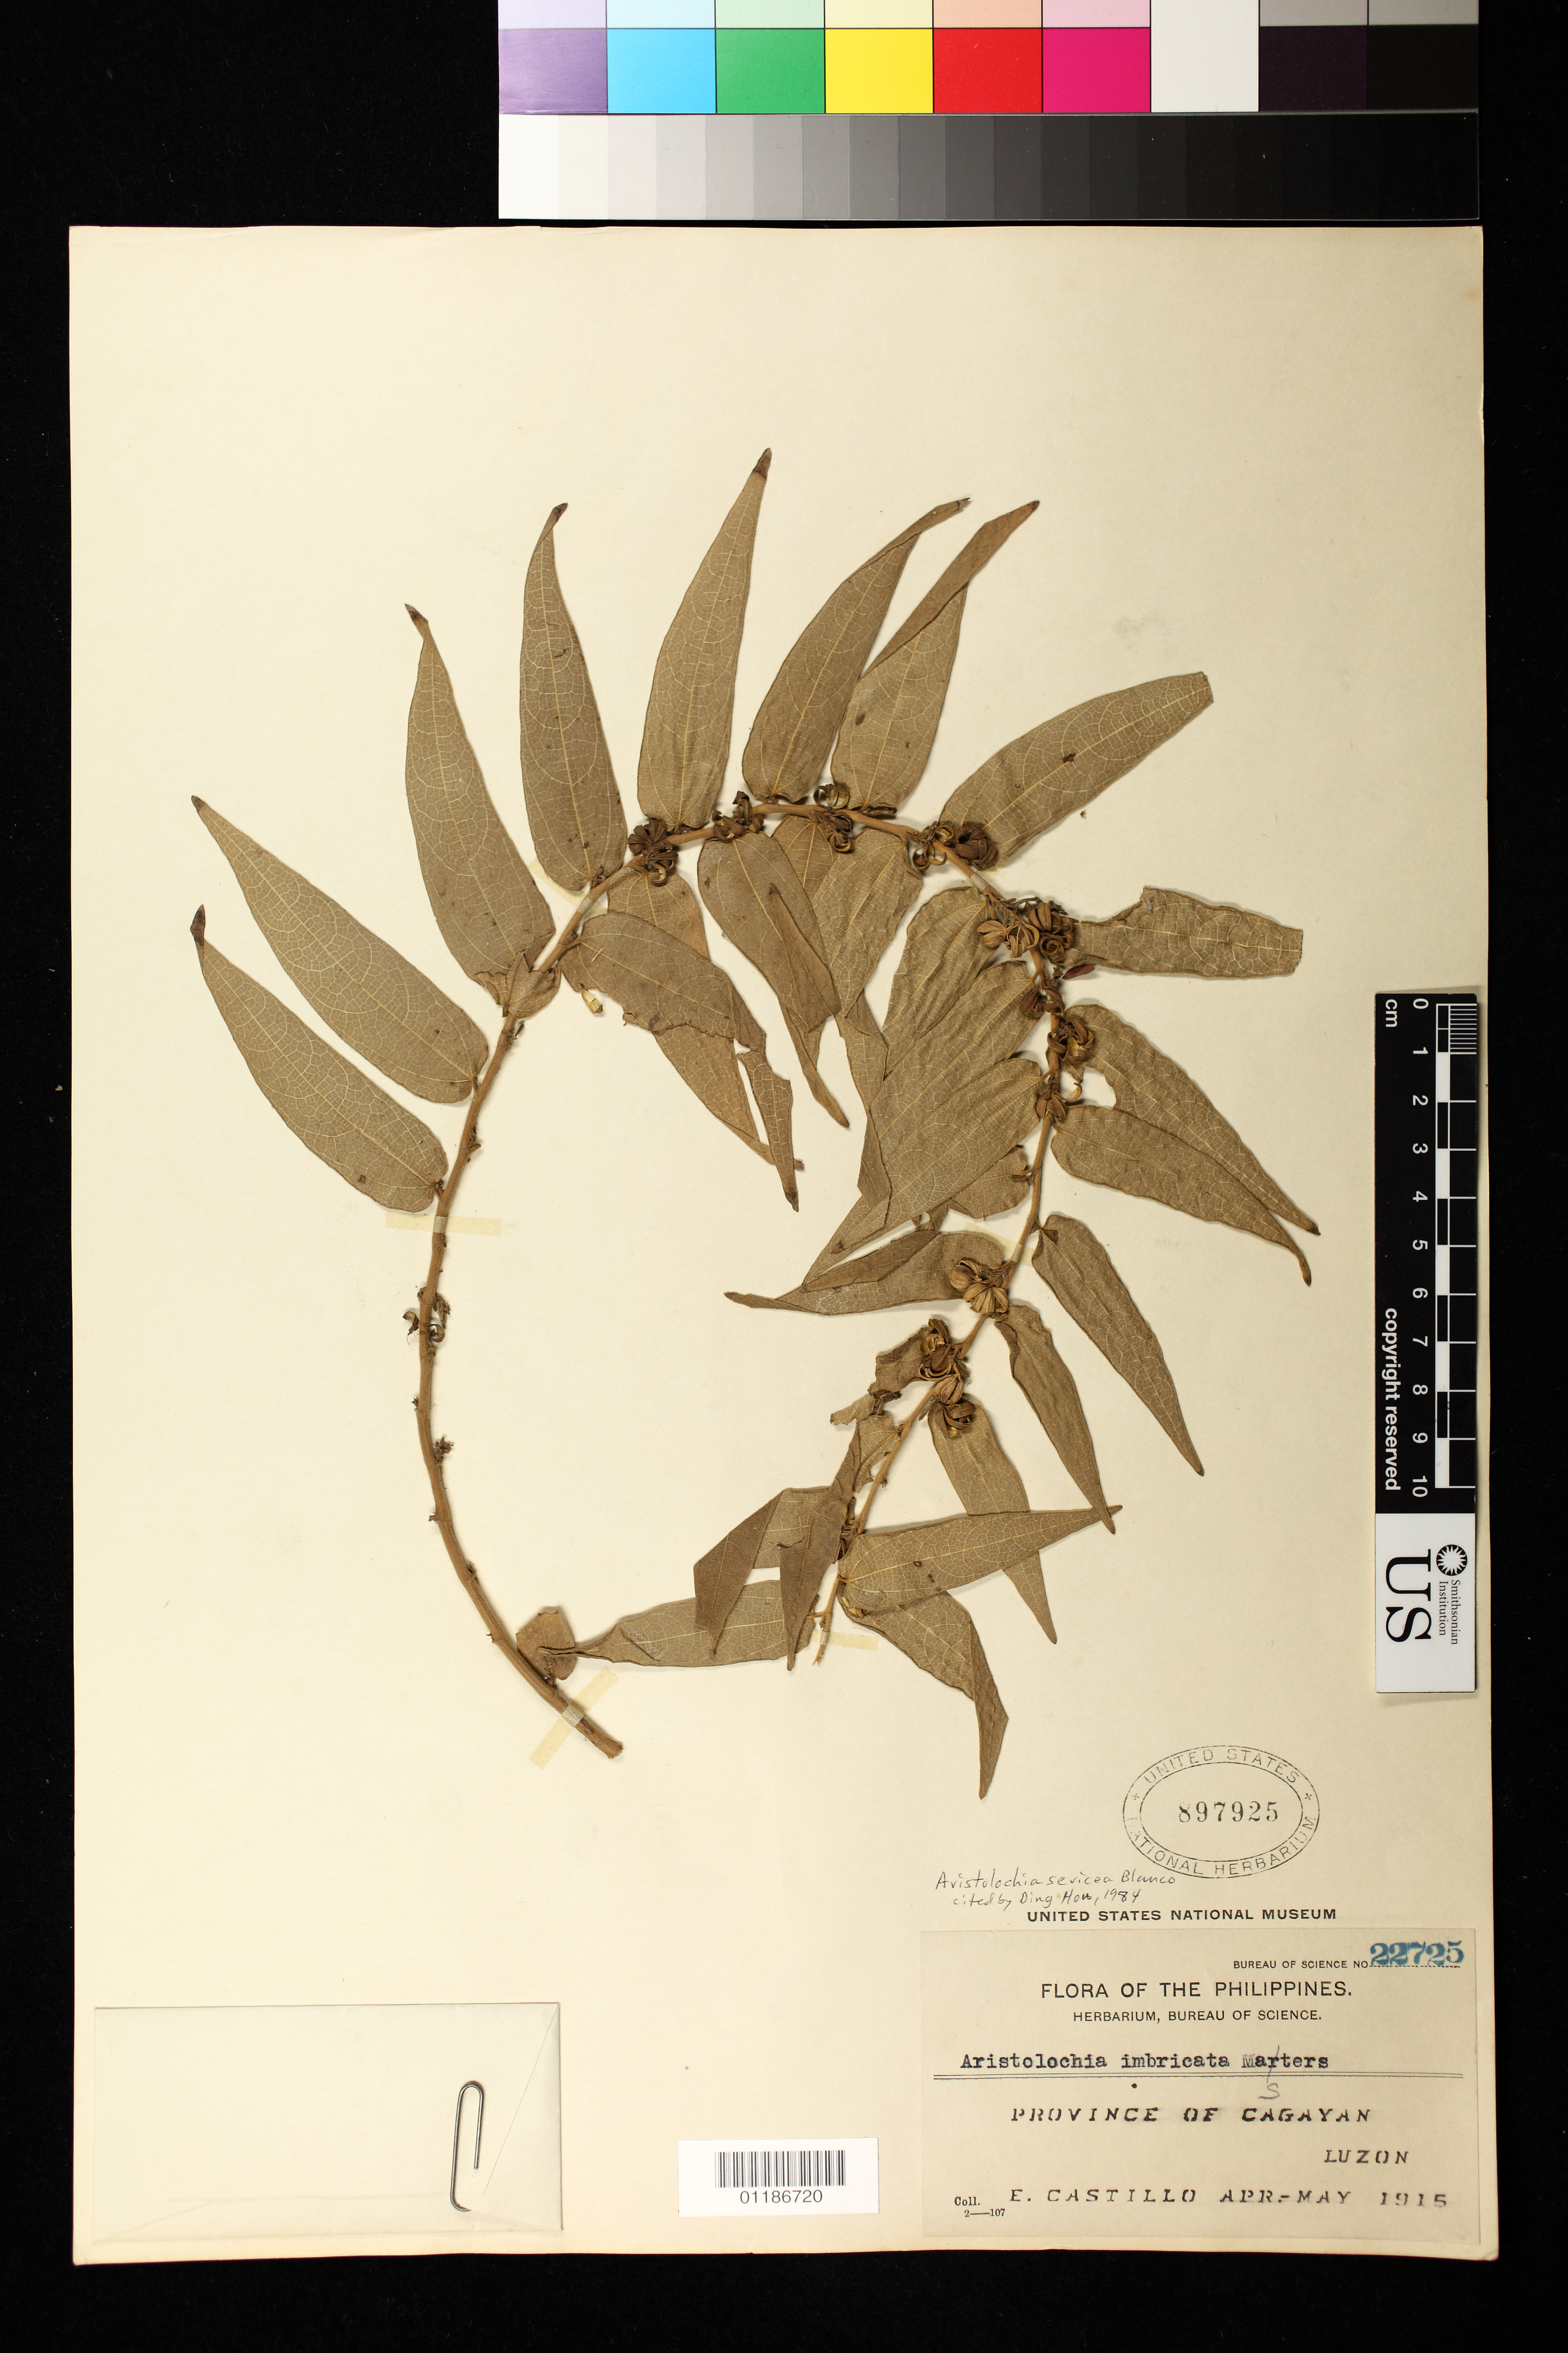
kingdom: Plantae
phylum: Tracheophyta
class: Magnoliopsida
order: Piperales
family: Aristolochiaceae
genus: Aristolochia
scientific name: Aristolochia sericea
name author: Blanco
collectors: E. Castillo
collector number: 22725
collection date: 1915-04/1915-05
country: Philippines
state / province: Cagayan Valley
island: Luzon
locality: Luzon. Cagayan.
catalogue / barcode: US 897925